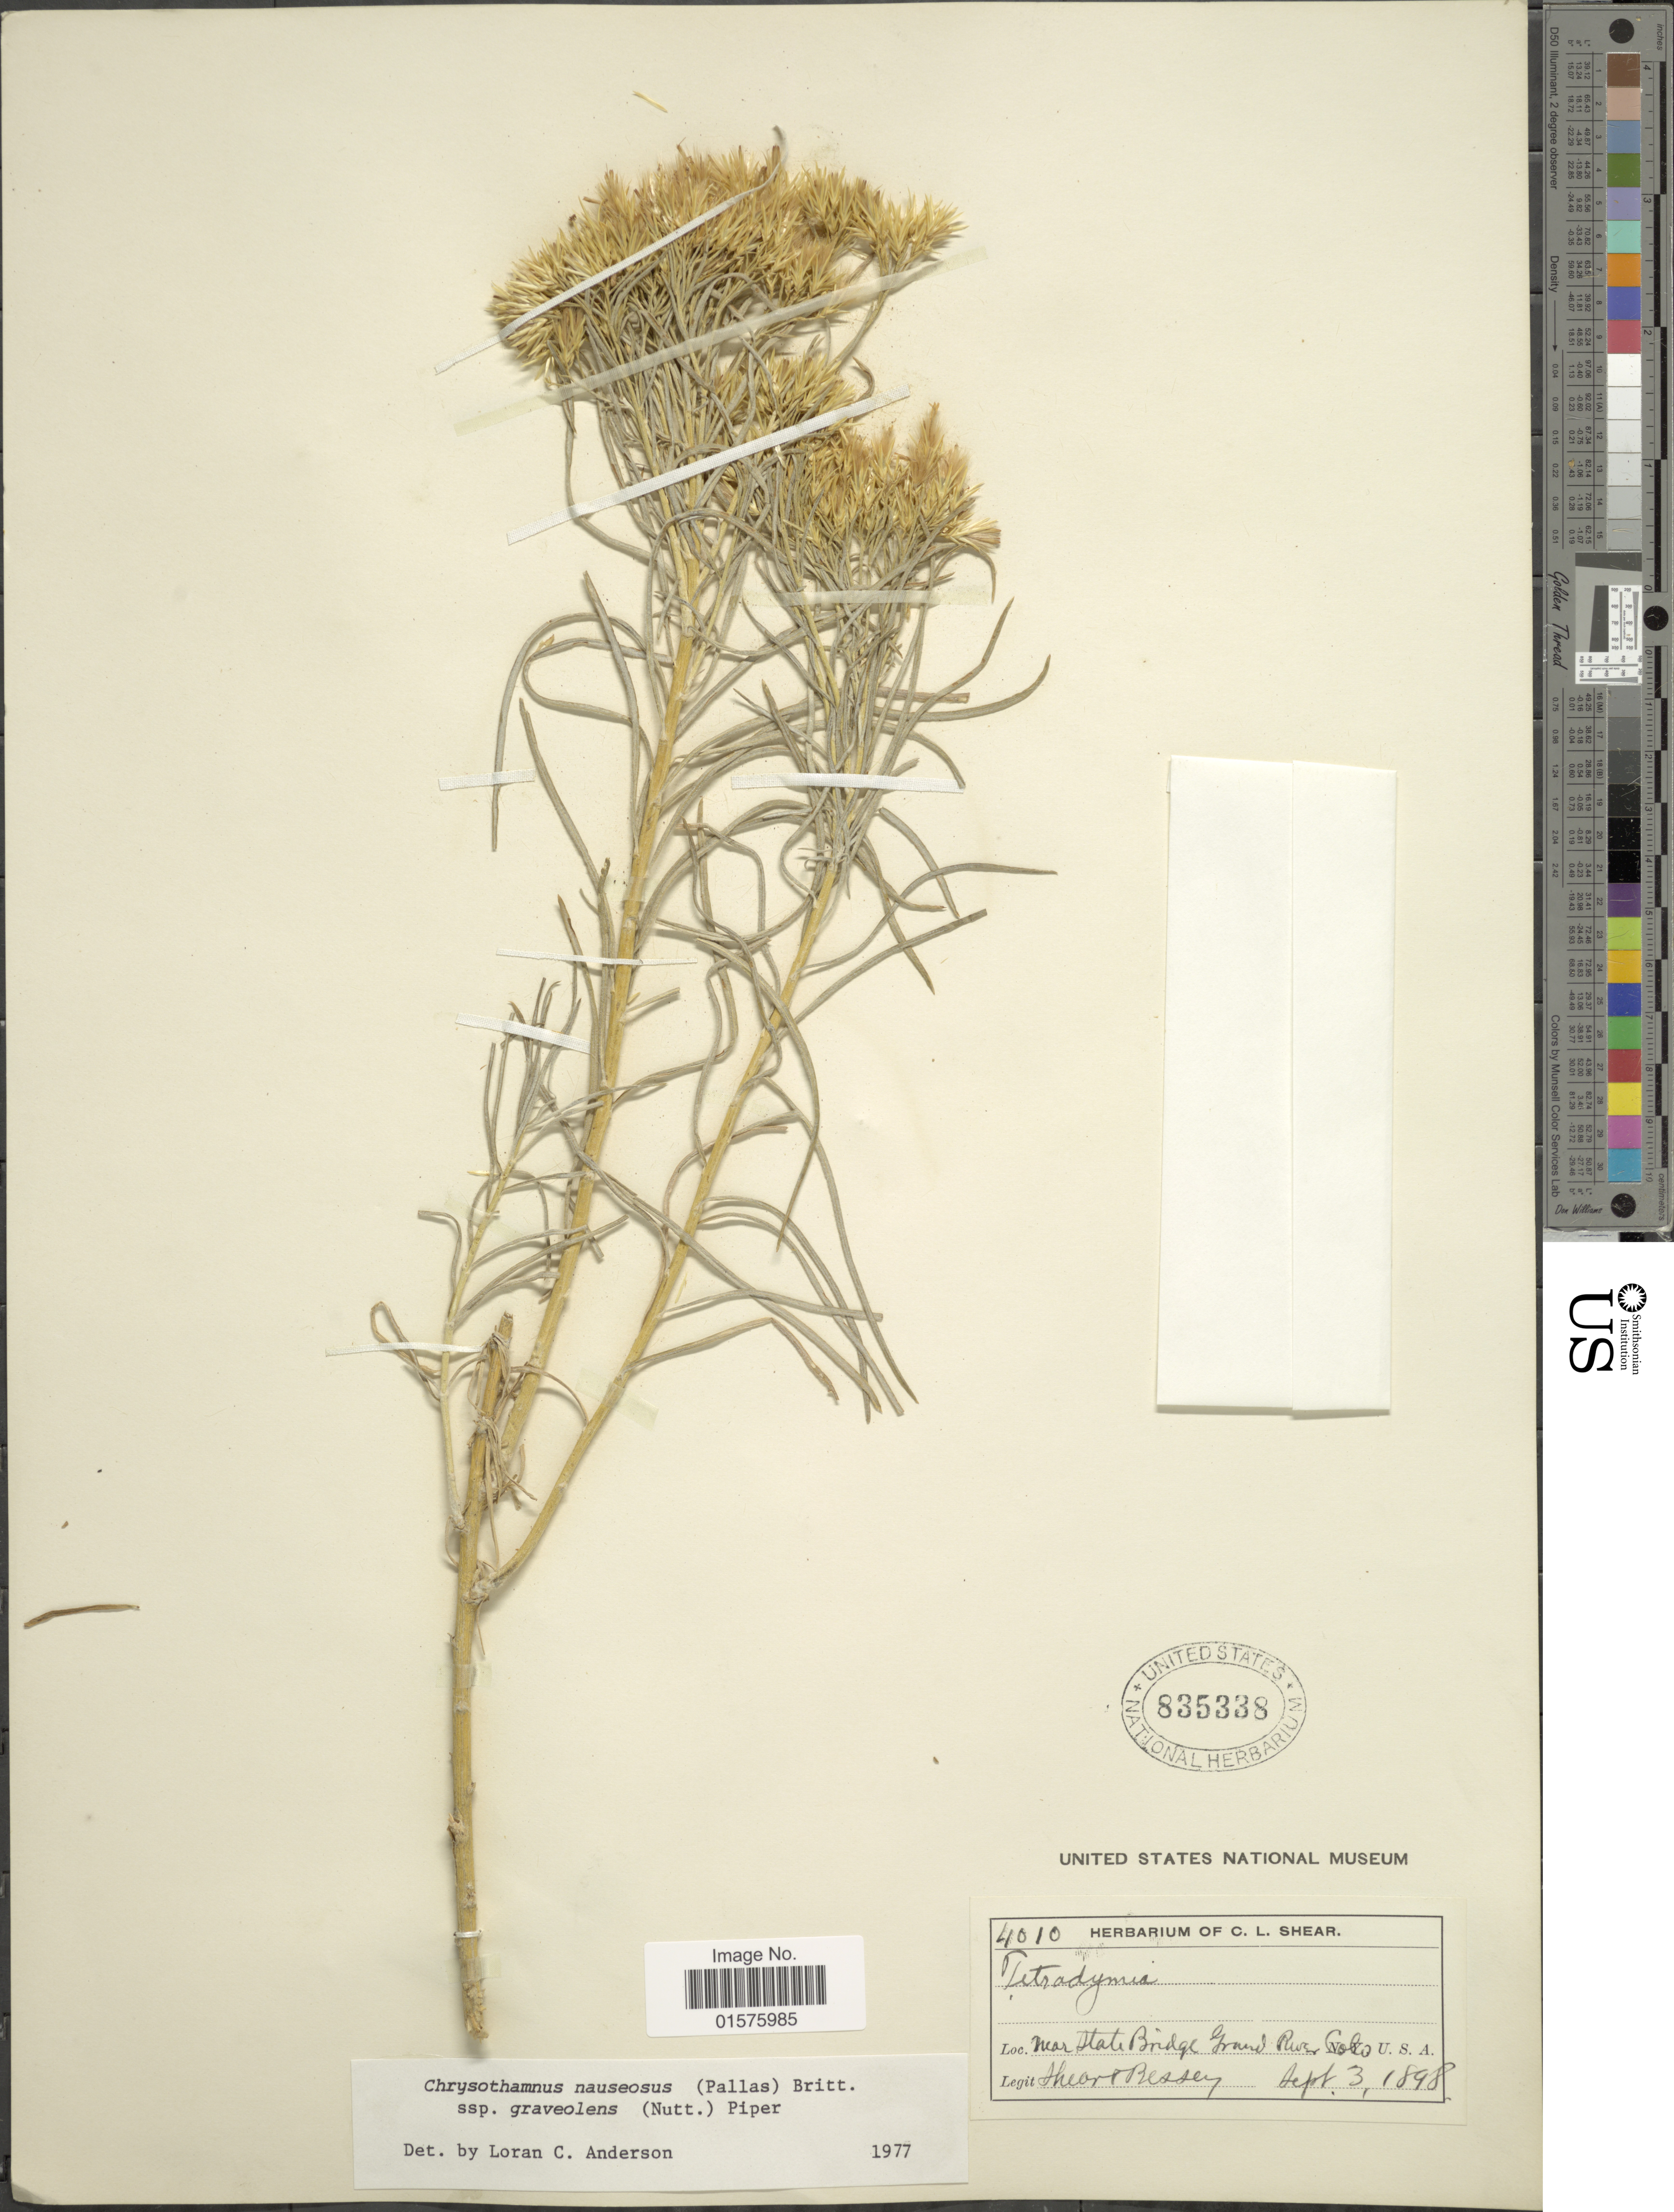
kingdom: Plantae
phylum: Tracheophyta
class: Magnoliopsida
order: Asterales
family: Asteraceae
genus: Ericameria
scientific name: Ericameria nauseosa var. graveolens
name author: (Nutt.) Reveal & Schuyler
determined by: Urbatsch, Lowell E., Curator (LSU), Louisiana State University (UNITED STATES)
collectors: S. Bessey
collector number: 4010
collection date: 1898-09-03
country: United States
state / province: Colorado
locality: Near Hati Bridge, Grand River.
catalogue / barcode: US 835338